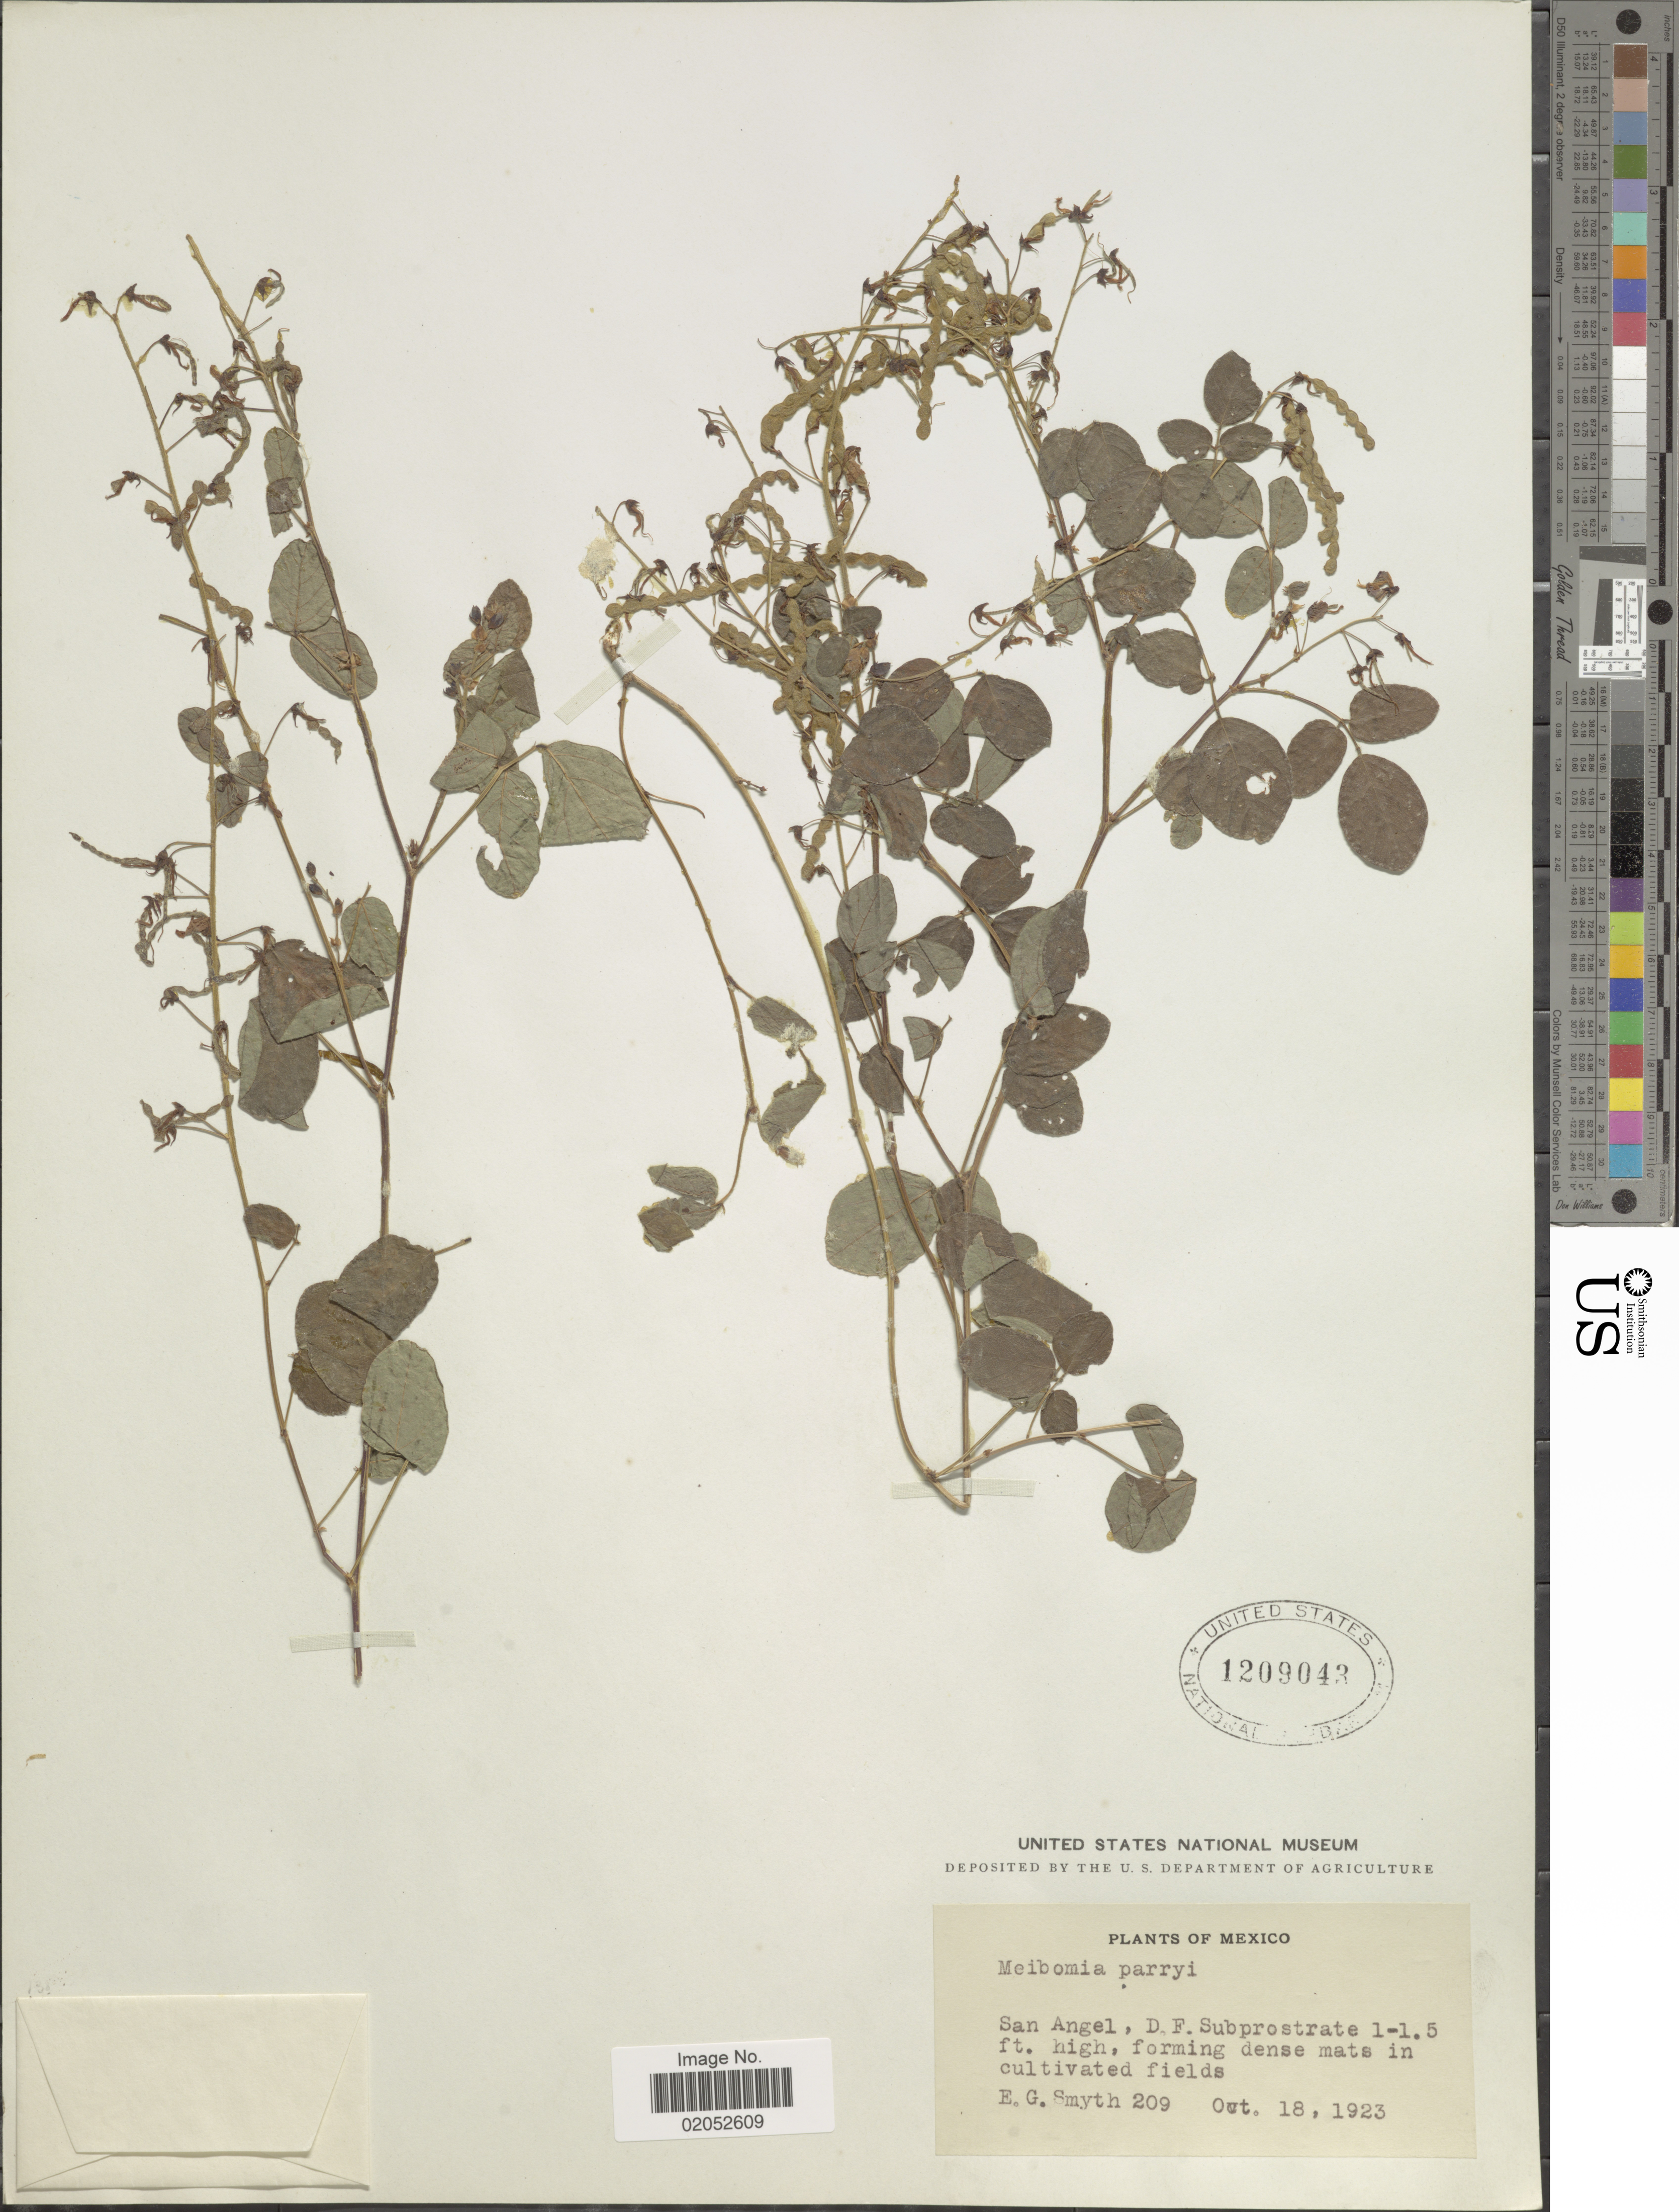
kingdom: Plantae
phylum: Tracheophyta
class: Magnoliopsida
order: Fabales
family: Fabaceae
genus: Desmodium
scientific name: Desmodium parryi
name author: Hemsl.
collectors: E. Smyth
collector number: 209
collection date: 1923-10-18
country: Mexico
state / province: Distrito Federal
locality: San Angel, D.F. Subprostrate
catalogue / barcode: US 1209043